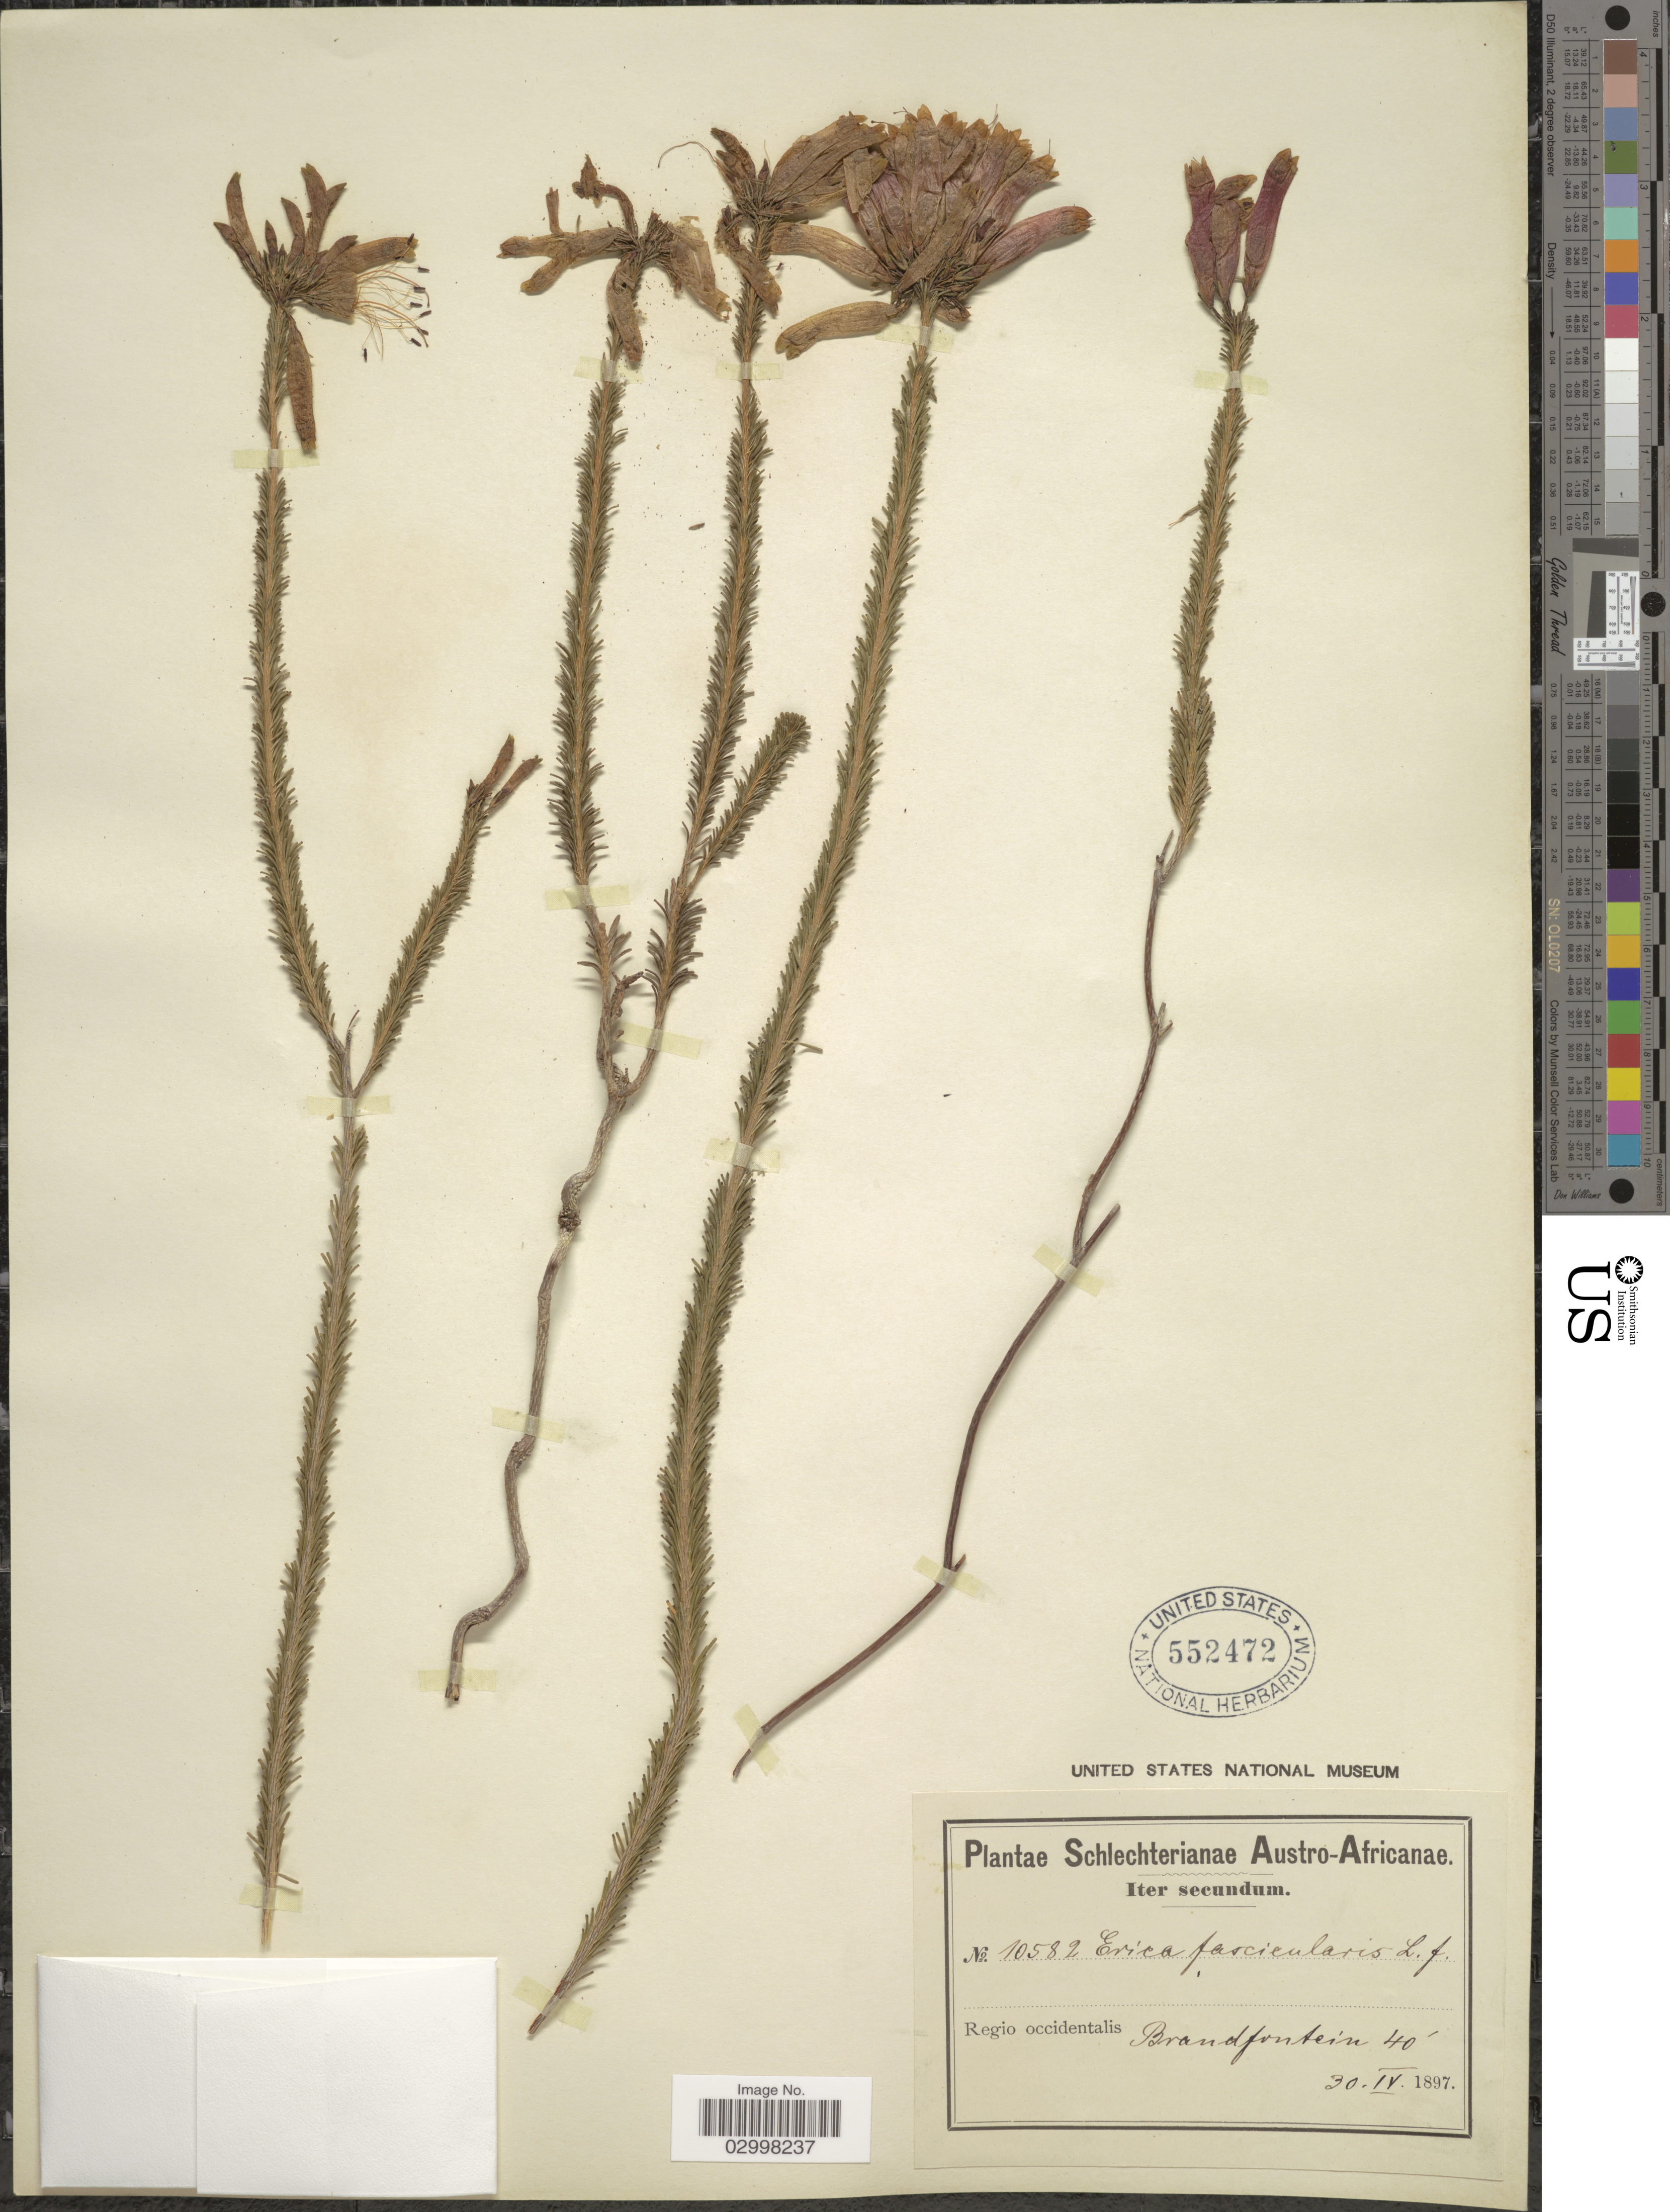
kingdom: Plantae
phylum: Tracheophyta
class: Magnoliopsida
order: Ericales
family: Ericaceae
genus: Erica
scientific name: Erica fascicularis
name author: L. f.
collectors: Schlechter, --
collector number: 10582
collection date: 1897-04-30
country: South Africa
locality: Austro-Africanae. Regio occidentalis. Brandfontein.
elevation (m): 12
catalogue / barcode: US 552472